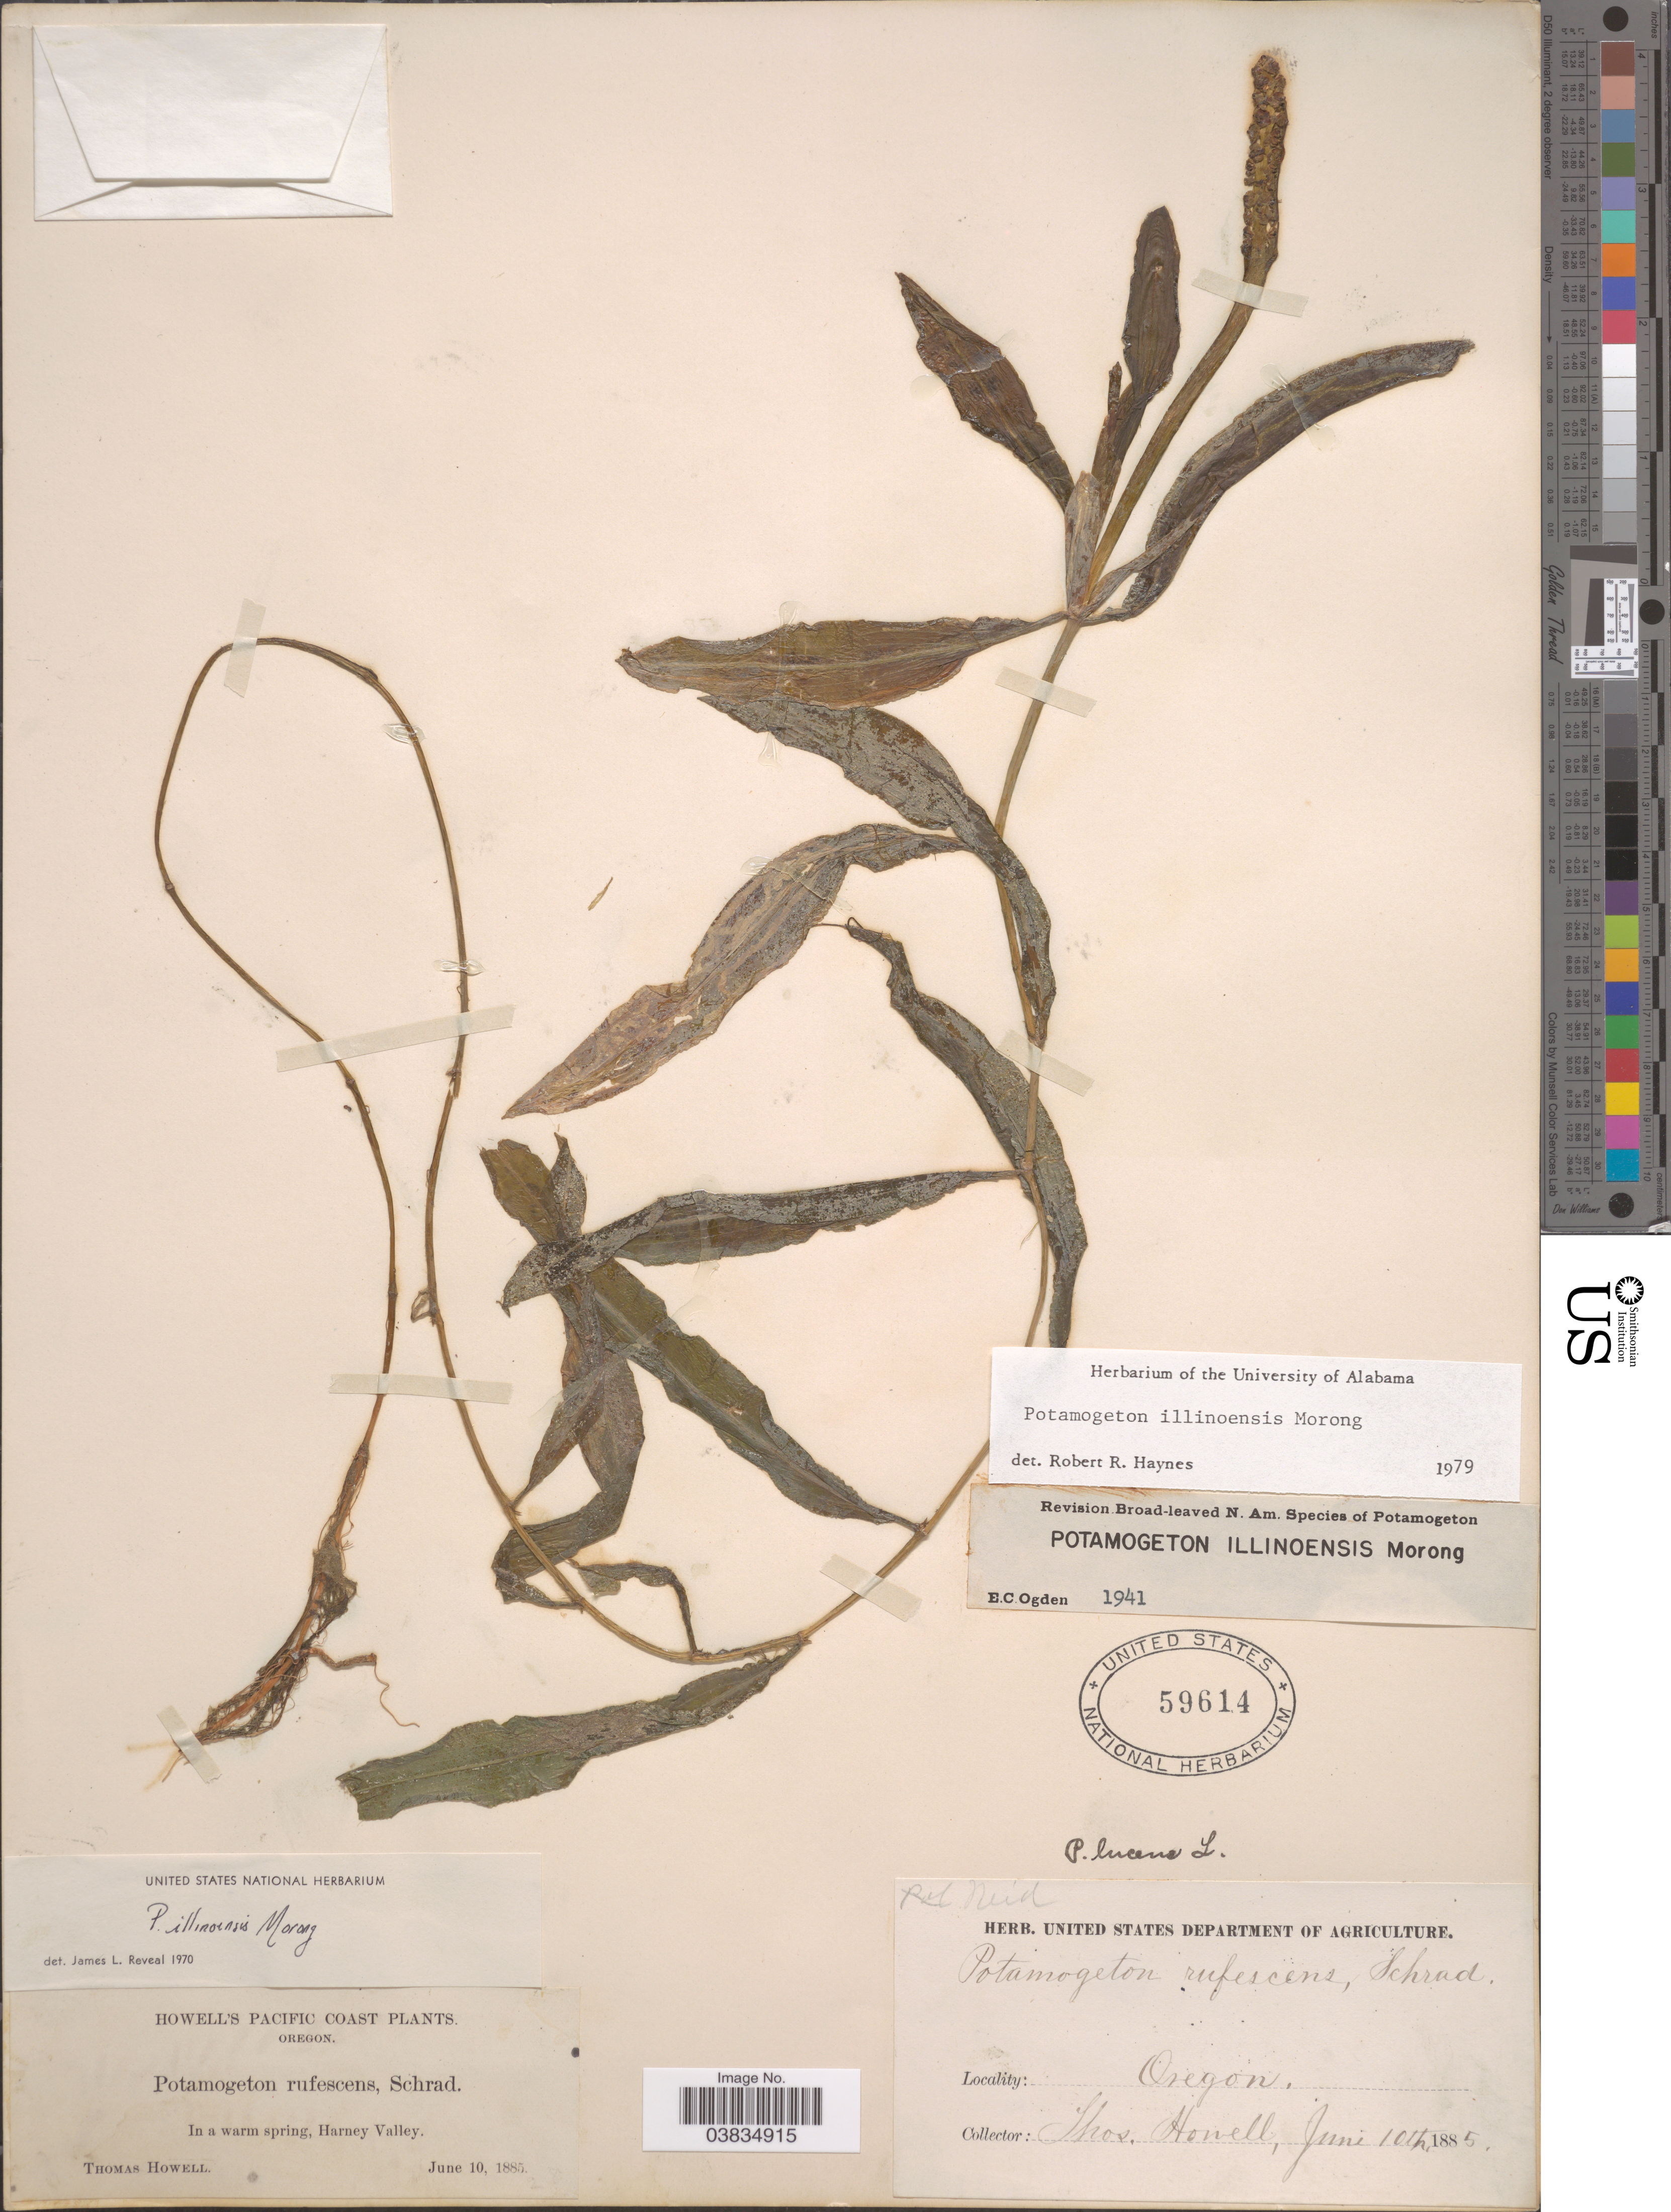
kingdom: Plantae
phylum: Tracheophyta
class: Liliopsida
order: Alismatales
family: Potamogetonaceae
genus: Potamogeton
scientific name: Potamogeton illinoensis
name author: Morong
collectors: T. Howell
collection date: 1885-06-10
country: United States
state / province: Oregon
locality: Pacific Coast. In a warm spring, Harney Valley.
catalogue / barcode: US 59614